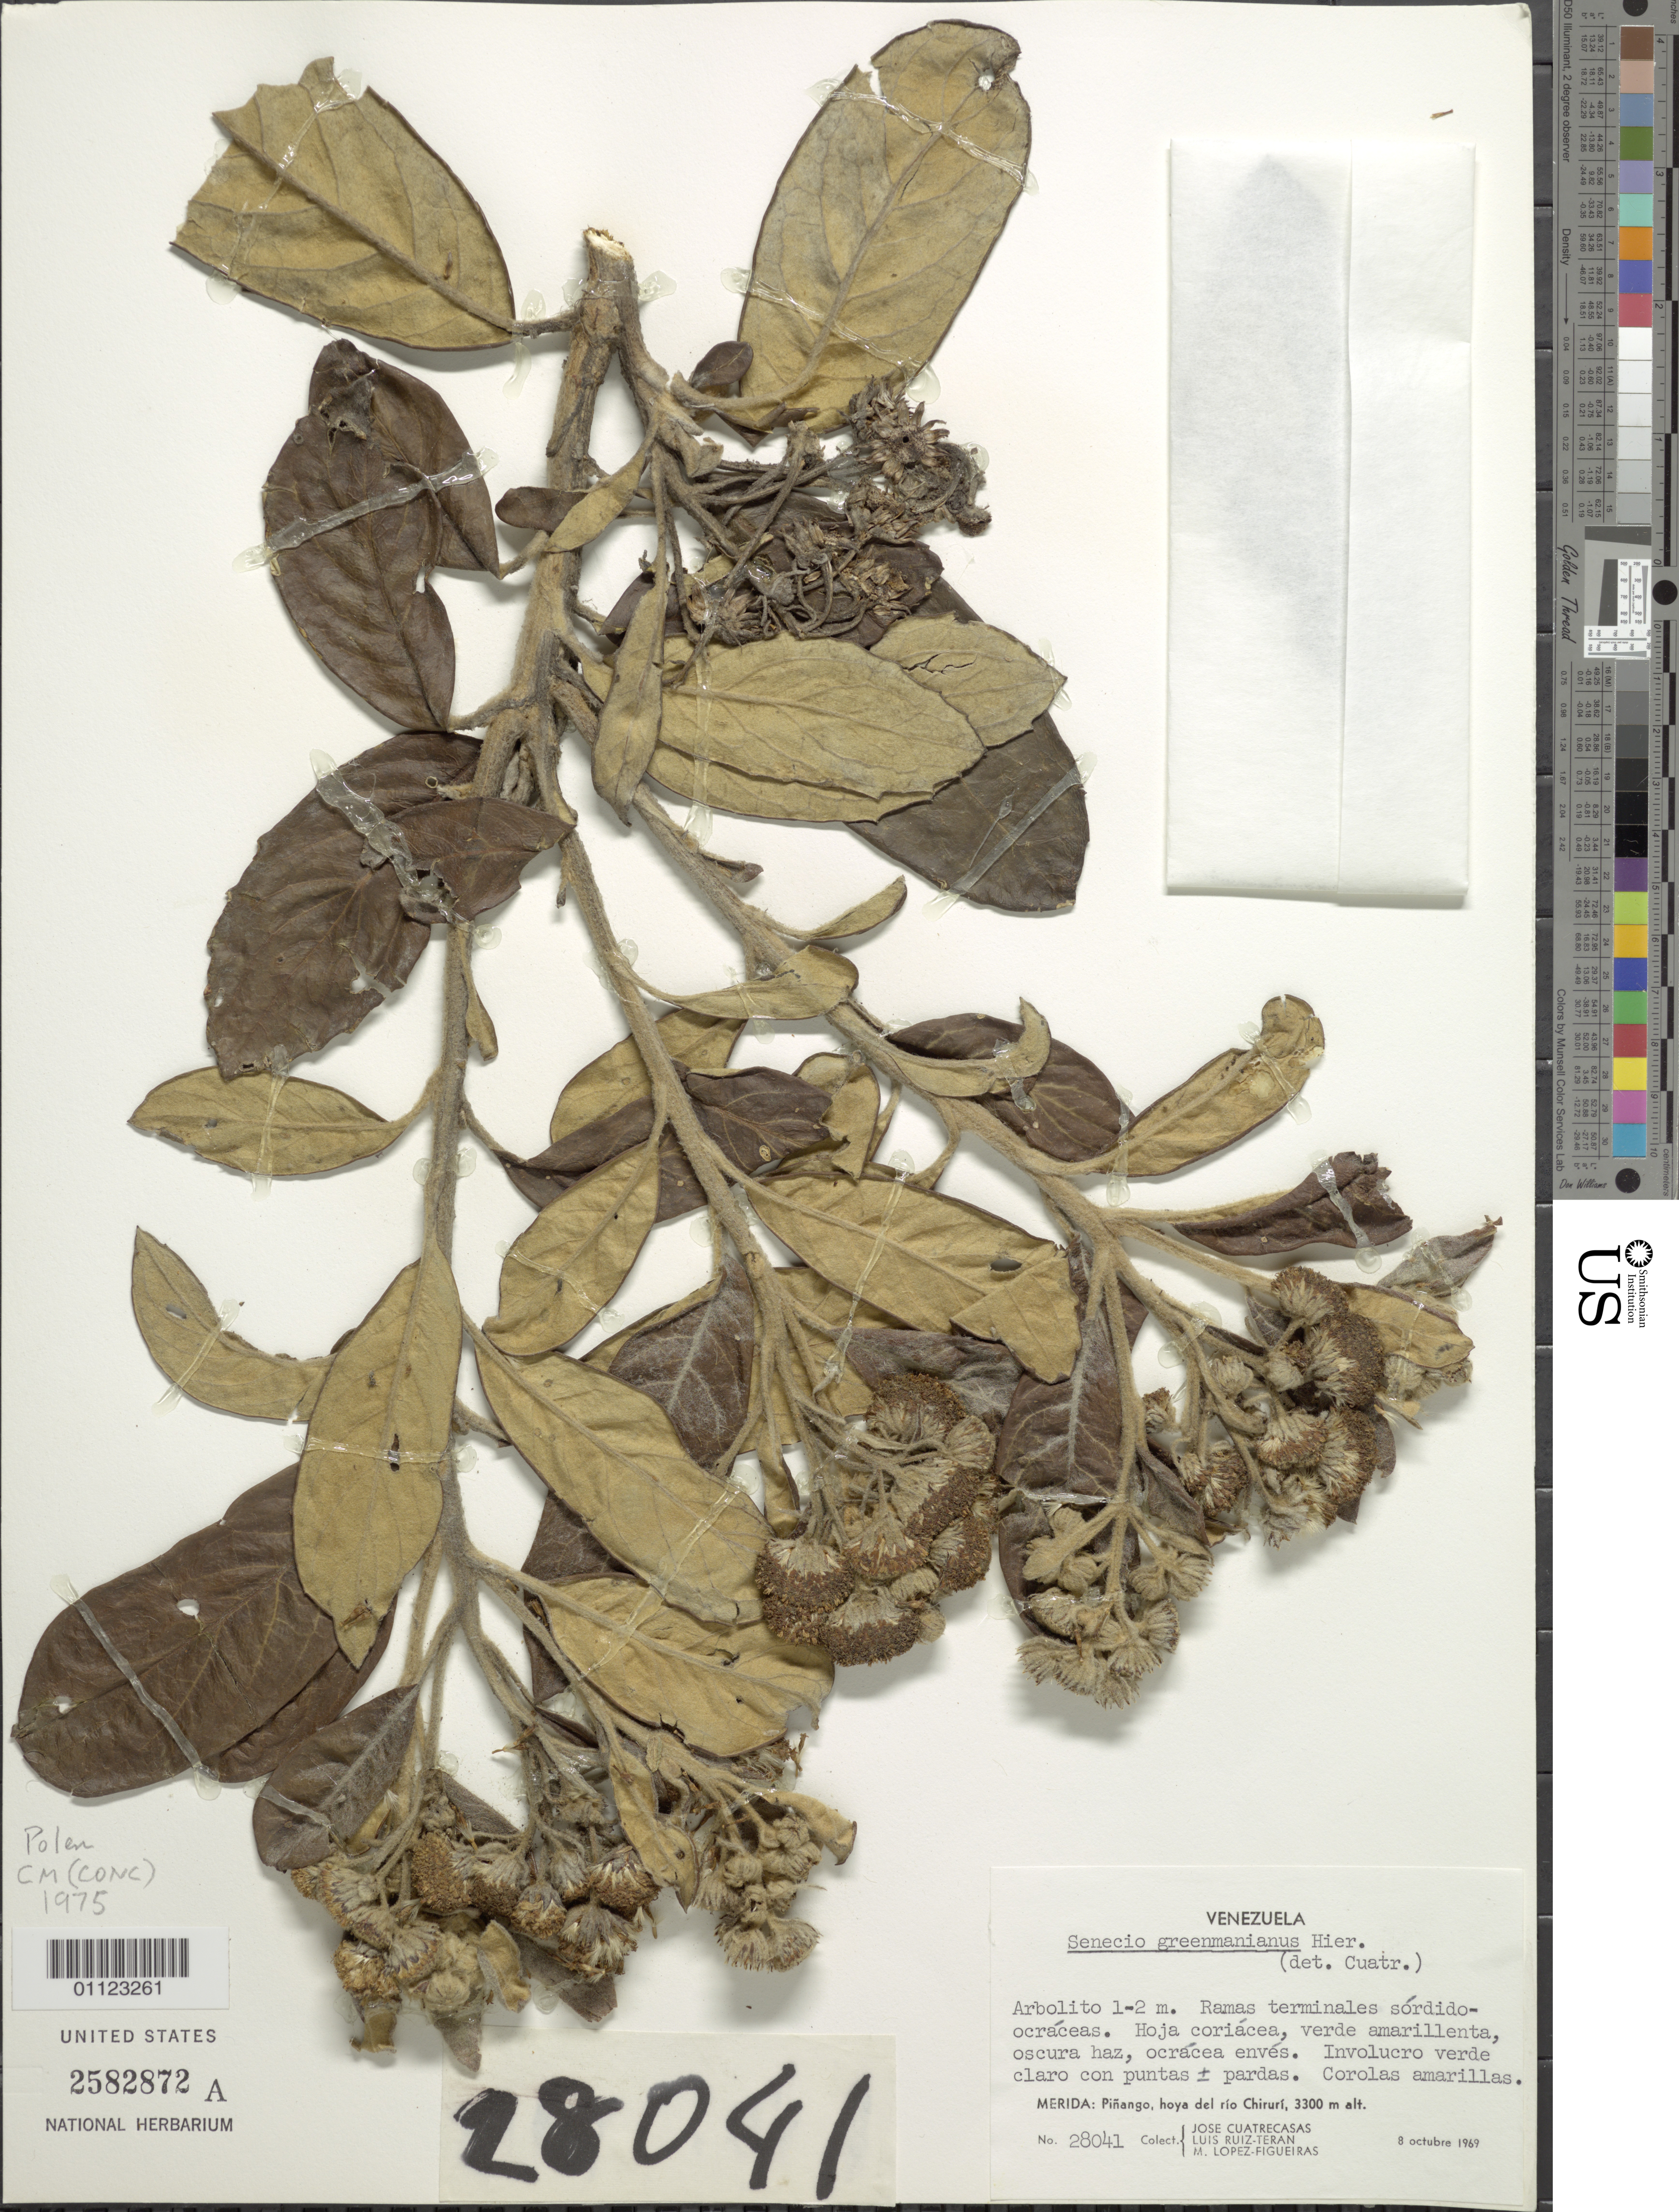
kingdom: Plantae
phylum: Tracheophyta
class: Magnoliopsida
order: Asterales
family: Asteraceae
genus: Pentacalia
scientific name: Pentacalia greenmaniana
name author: (Hieron.) Cuatrec.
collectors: J. Cuatrecasas, L. E. Ruíz-Terán & M. López Figueiras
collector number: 28041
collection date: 1969-10-08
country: Venezuela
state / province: Mérida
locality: Piñango, hoya del río Chirurí.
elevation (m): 3300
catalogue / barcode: US 2582872A